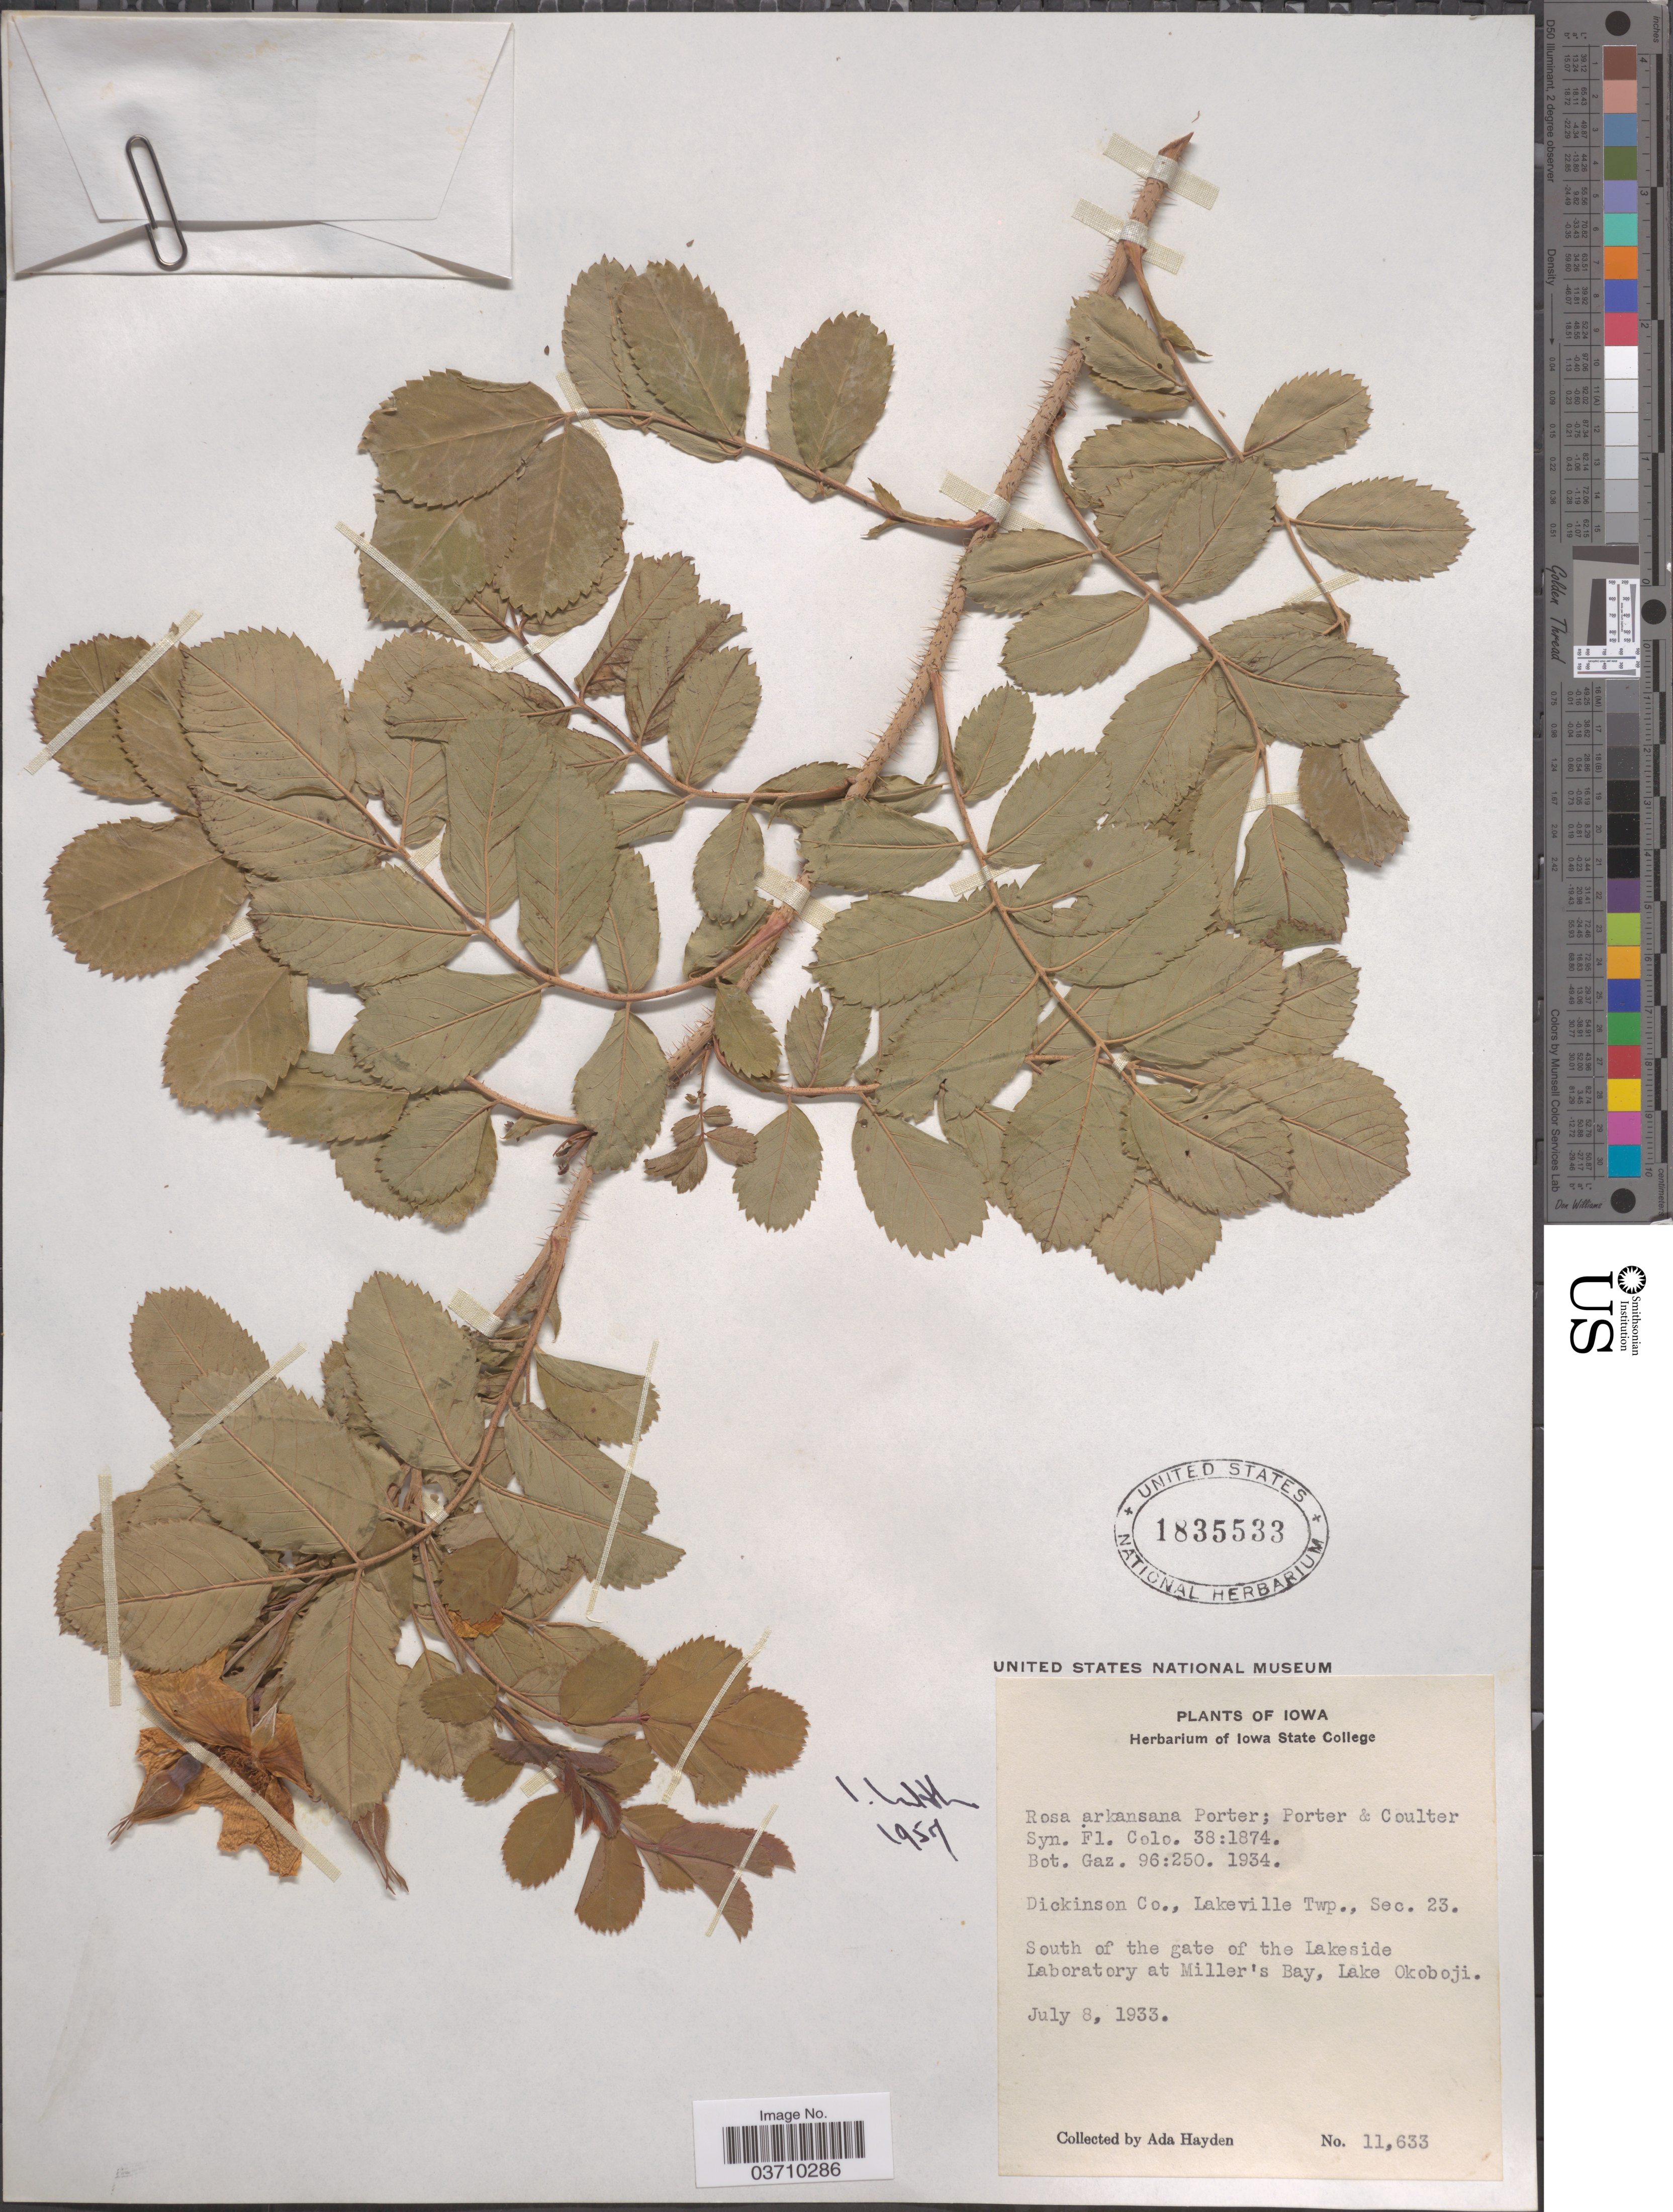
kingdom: Plantae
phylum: Tracheophyta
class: Magnoliopsida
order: Rosales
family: Rosaceae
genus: Rosa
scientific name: Rosa arkansana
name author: Porter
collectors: Ada Hayden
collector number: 11633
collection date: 1933-07-08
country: United States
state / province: Iowa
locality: Dickinson Co., Lakeville Twp., Sec. 23. South of the gate of the Lakeside Laboratory at Miller's Bay, Lake Okoboji.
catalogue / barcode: US 1835533